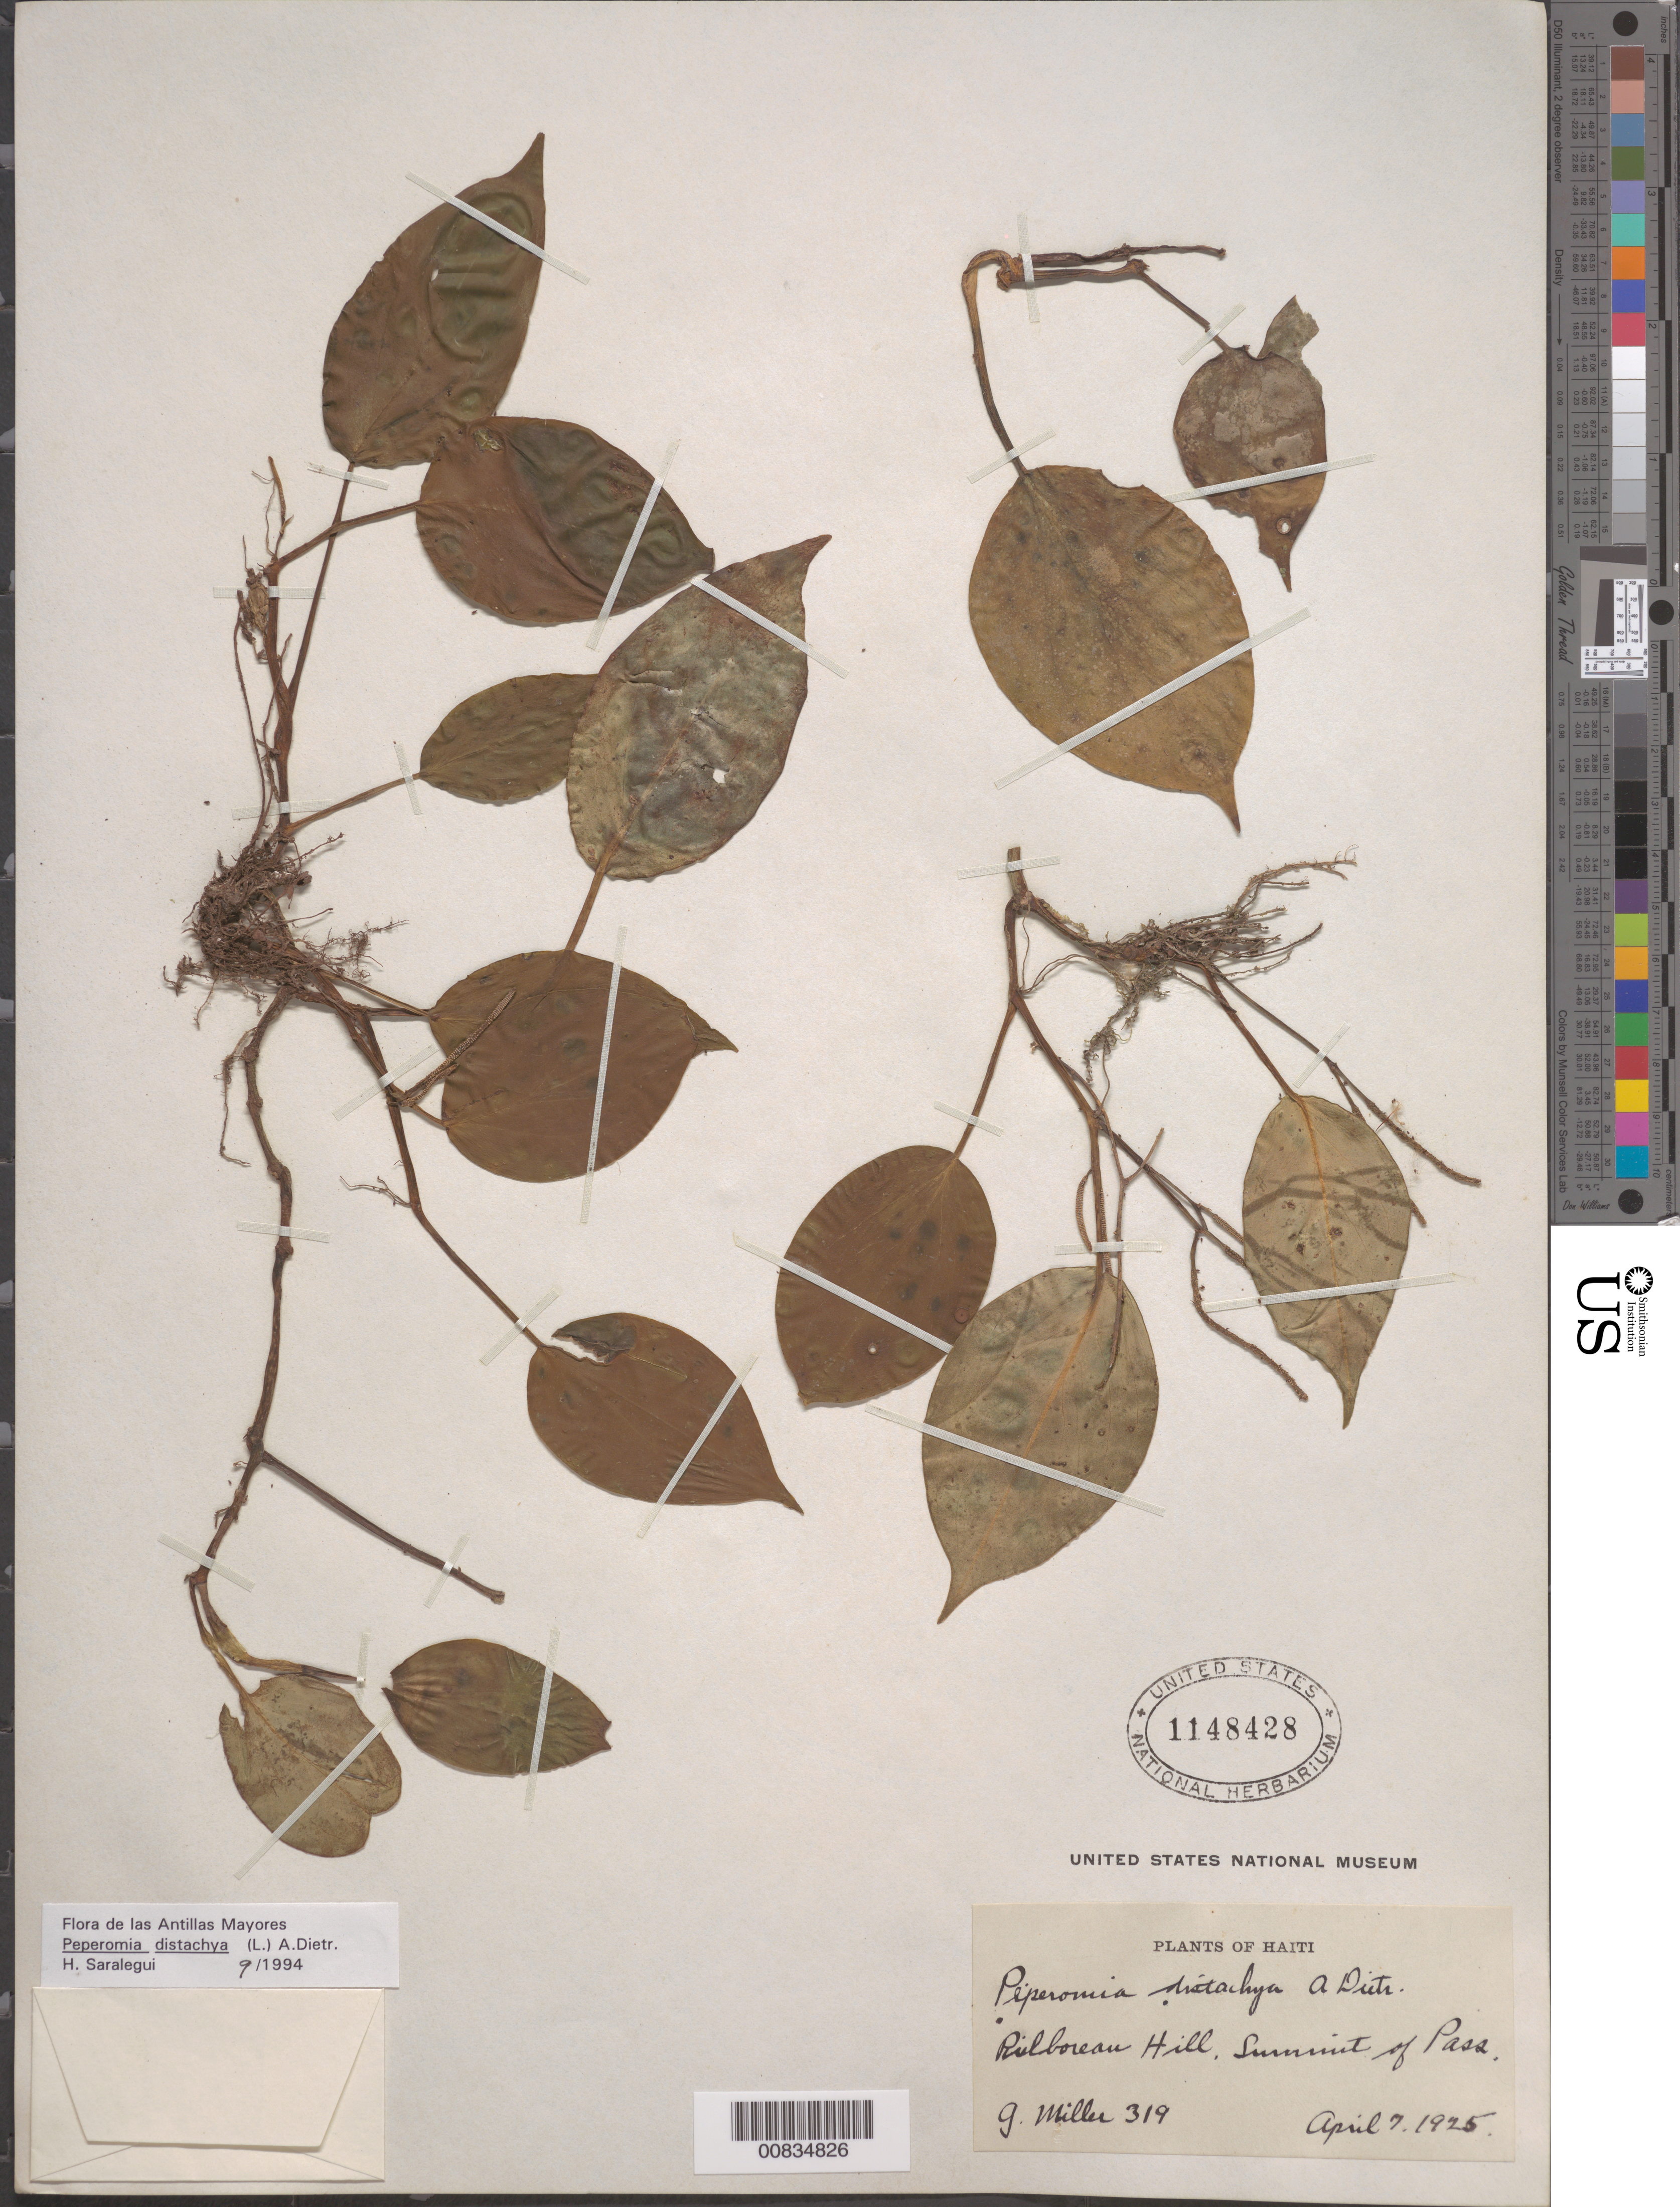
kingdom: Plantae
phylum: Tracheophyta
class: Magnoliopsida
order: Piperales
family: Piperaceae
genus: Peperomia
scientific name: Peperomia distachya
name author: (L.) A. Dietr.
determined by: Saralegui Boza, H., (HAJB), Jardin Botanico Nacional (Habana)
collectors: G. S. Miller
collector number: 319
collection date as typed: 07 Apr 1925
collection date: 1925-04-07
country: Haiti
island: Hispaniola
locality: Puilboreau Hill, Summit of Pass.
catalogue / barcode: US 1148428